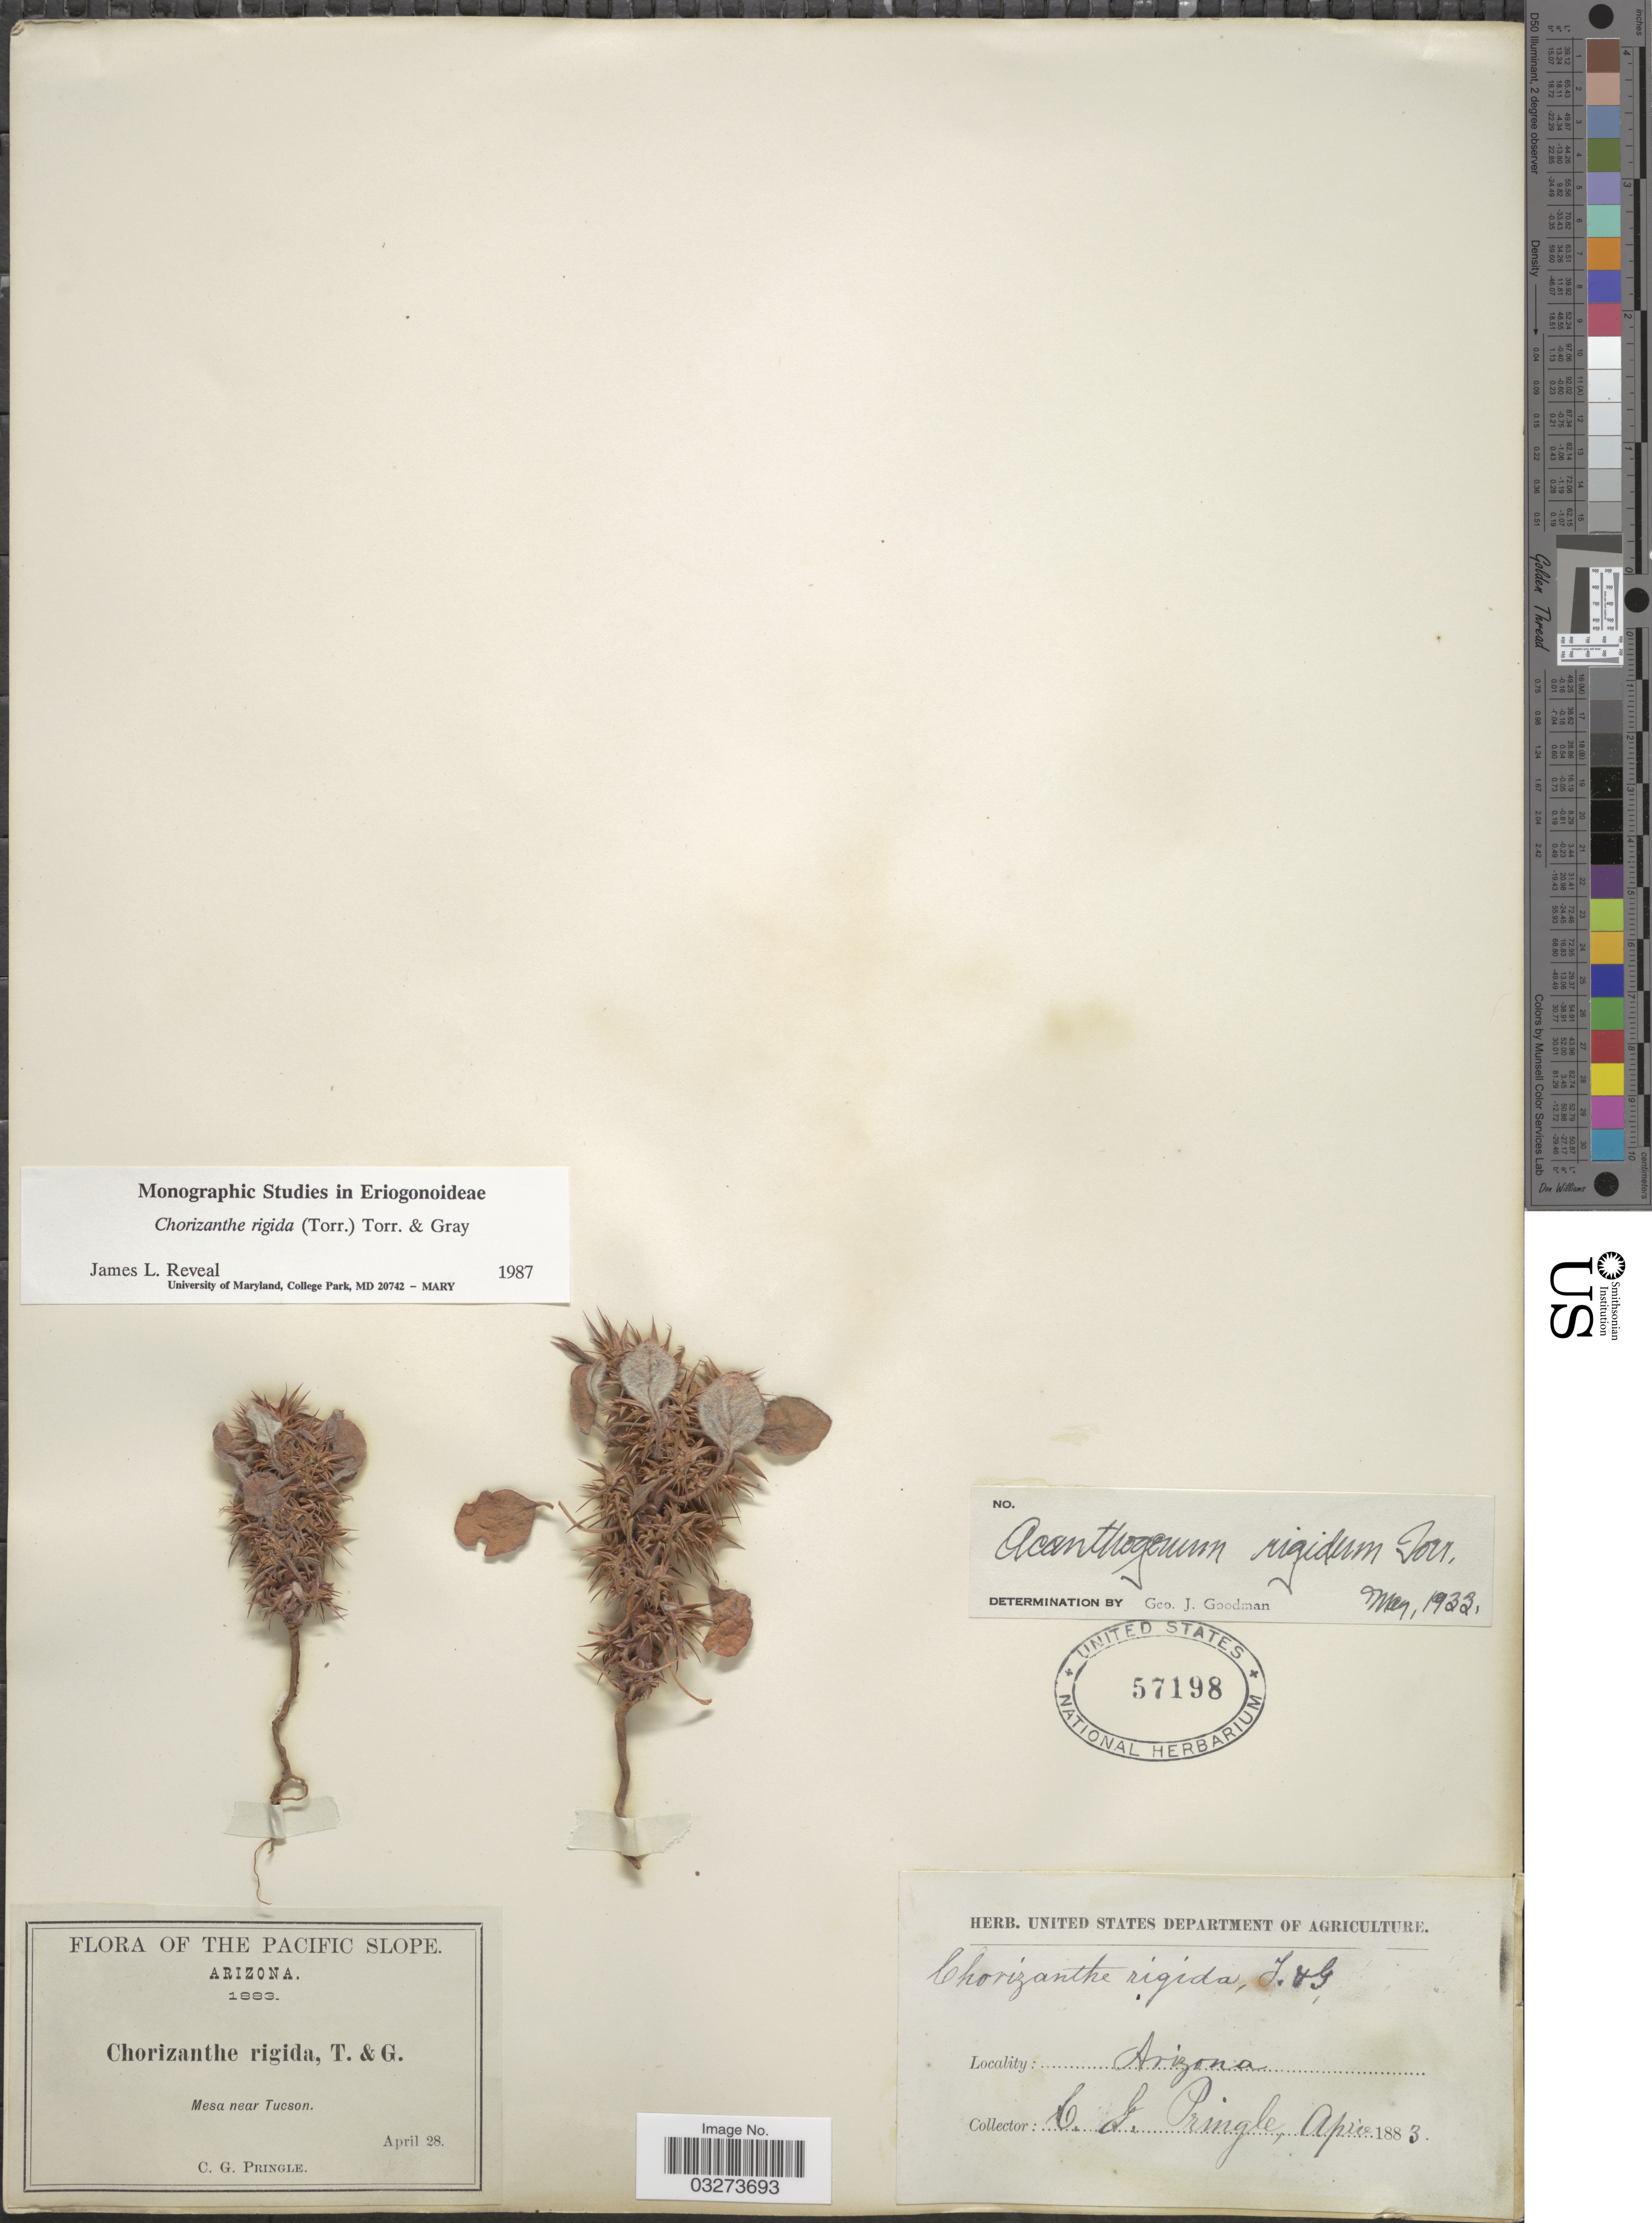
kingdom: Plantae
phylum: Tracheophyta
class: Magnoliopsida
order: Caryophyllales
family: Polygonaceae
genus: Chorizanthe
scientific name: Chorizanthe rigida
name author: (Torr.) Torr. & A. Gray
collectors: C. G. Pringle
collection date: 1883-04-28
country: United States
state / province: Arizona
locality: The Pacific Slope. Mesa near Tucson.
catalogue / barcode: US 57198